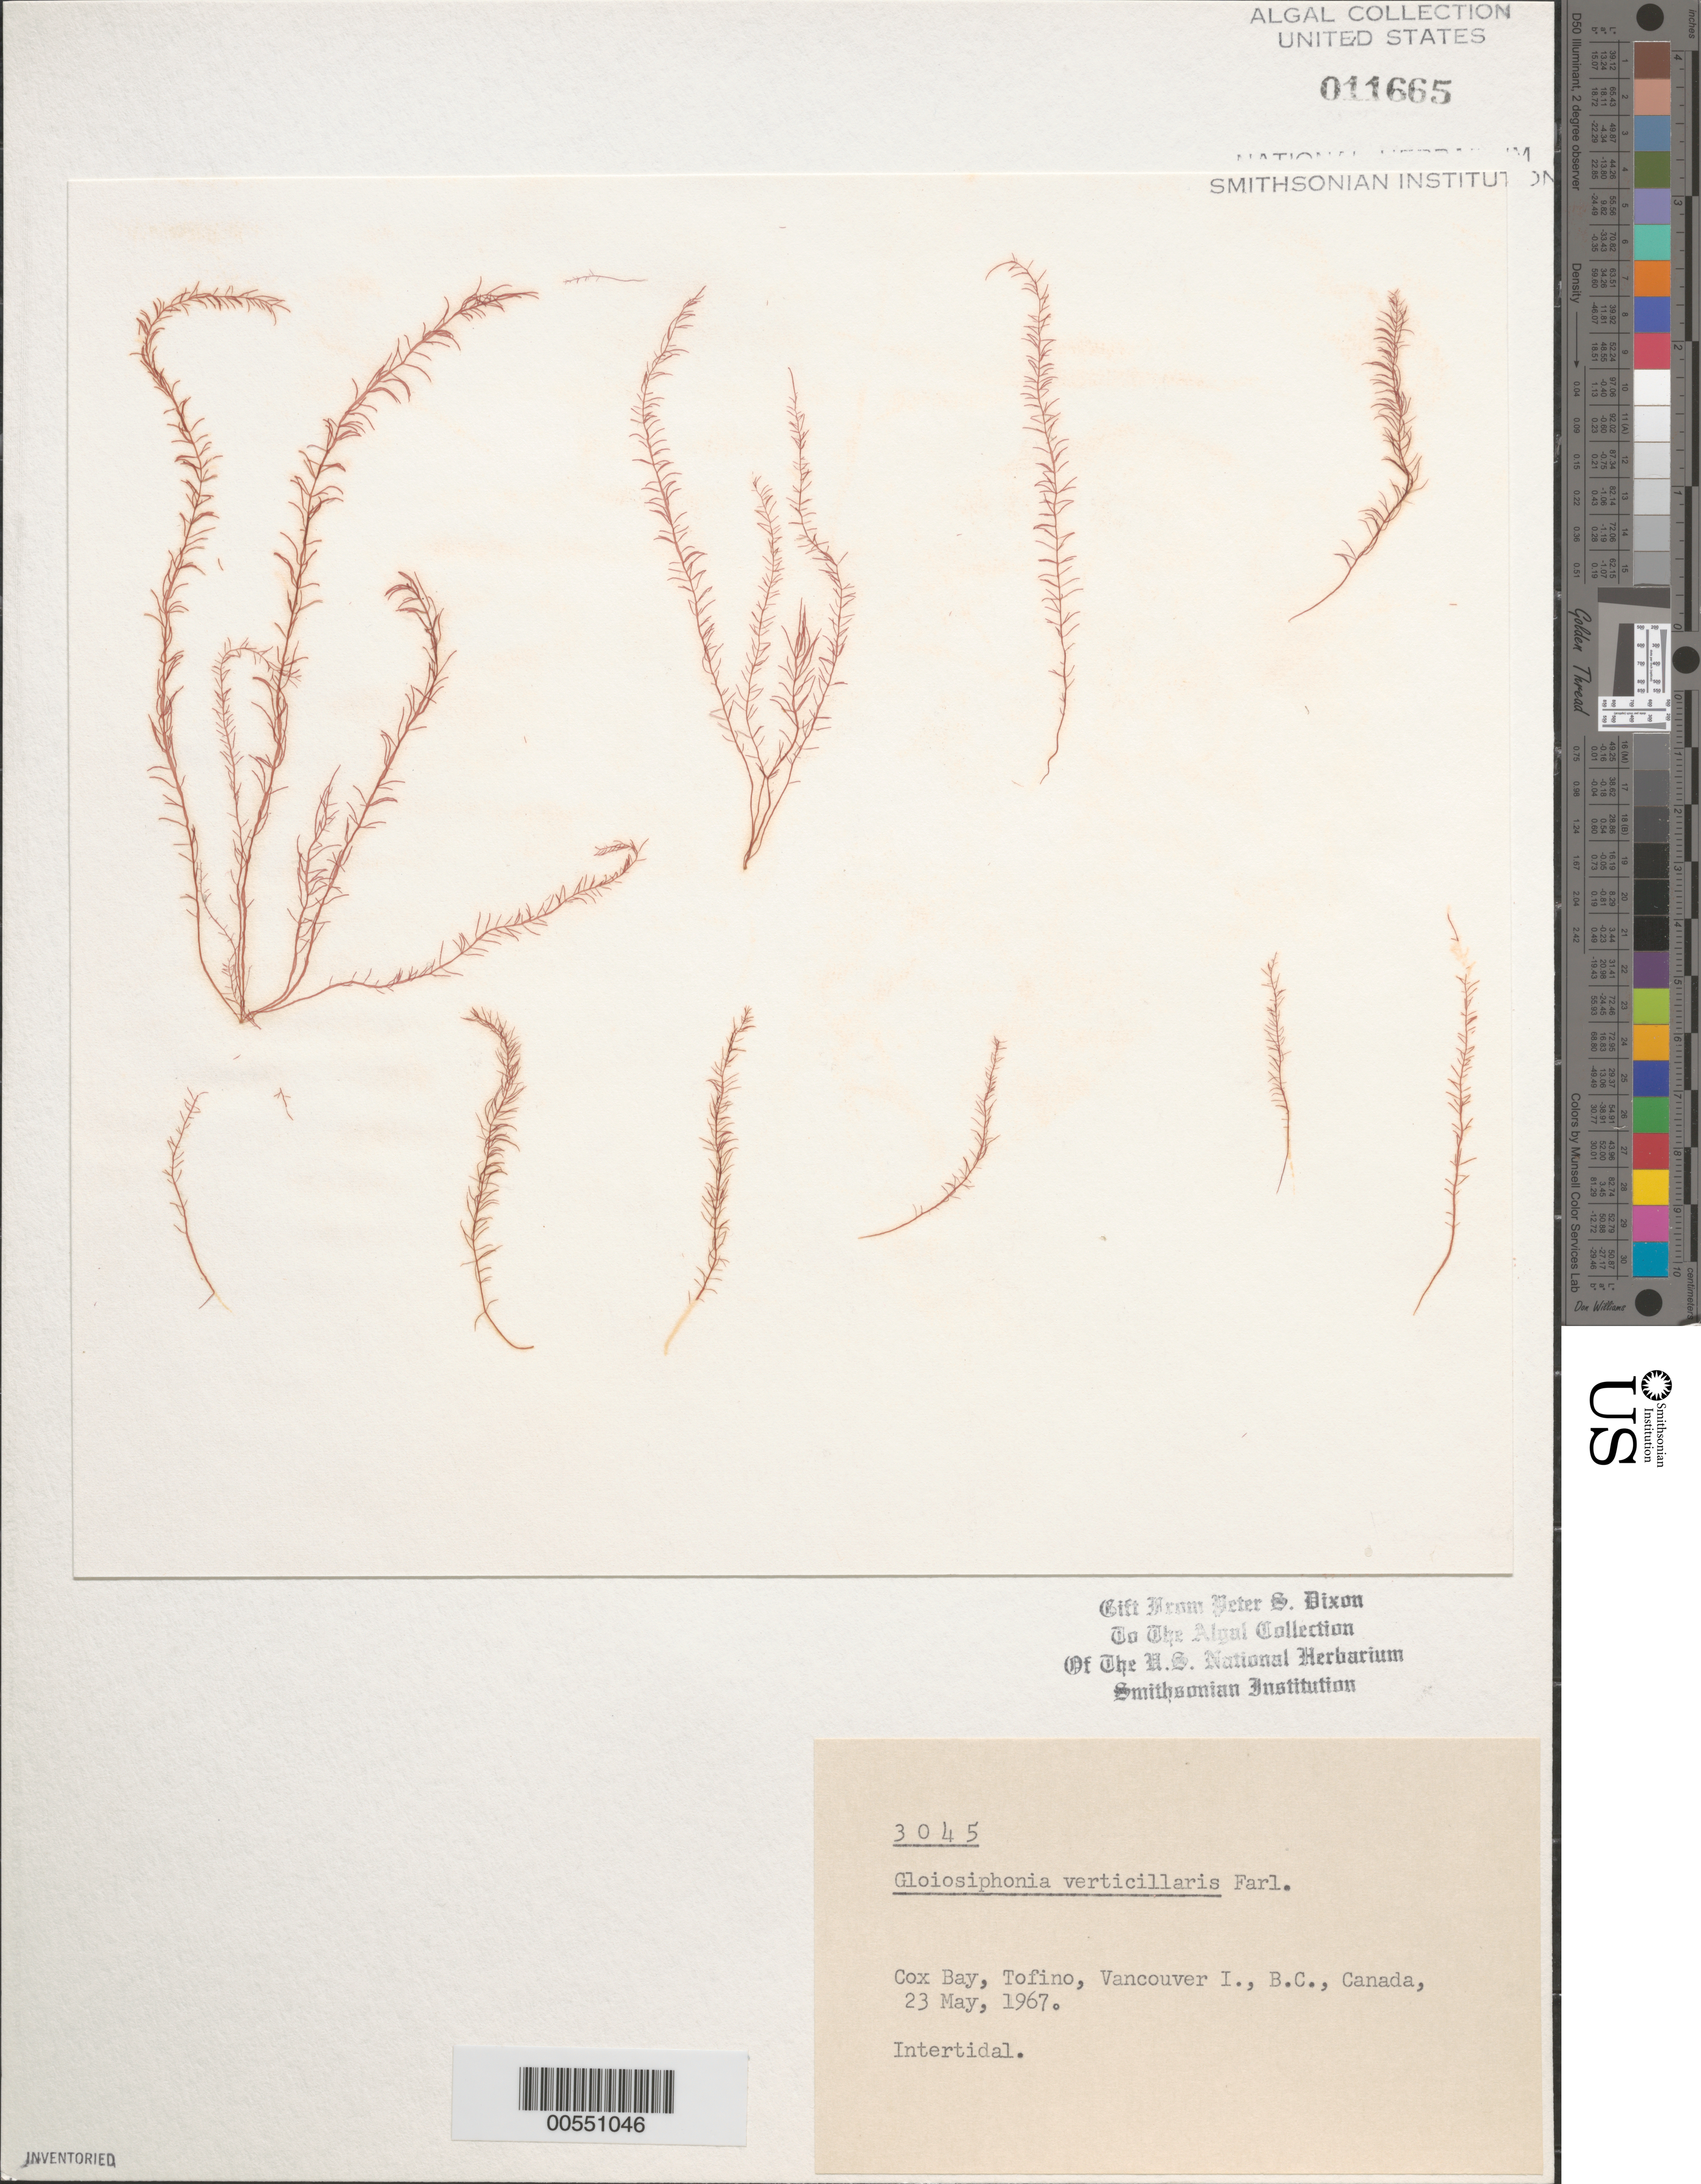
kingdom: Plantae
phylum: Rhodophyta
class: Florideophyceae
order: Gigartinales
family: Gloiosiphoniaceae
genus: Gloiosiphonia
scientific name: Gloiosiphonia verticillaris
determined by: Dixon, P. S.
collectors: P. S. Dixon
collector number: PSD 3045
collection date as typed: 23 May 1967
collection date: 1967-05-23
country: Canada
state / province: British Columbia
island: Vancouver Island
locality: Cox Bay, Tofino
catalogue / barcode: US 11665